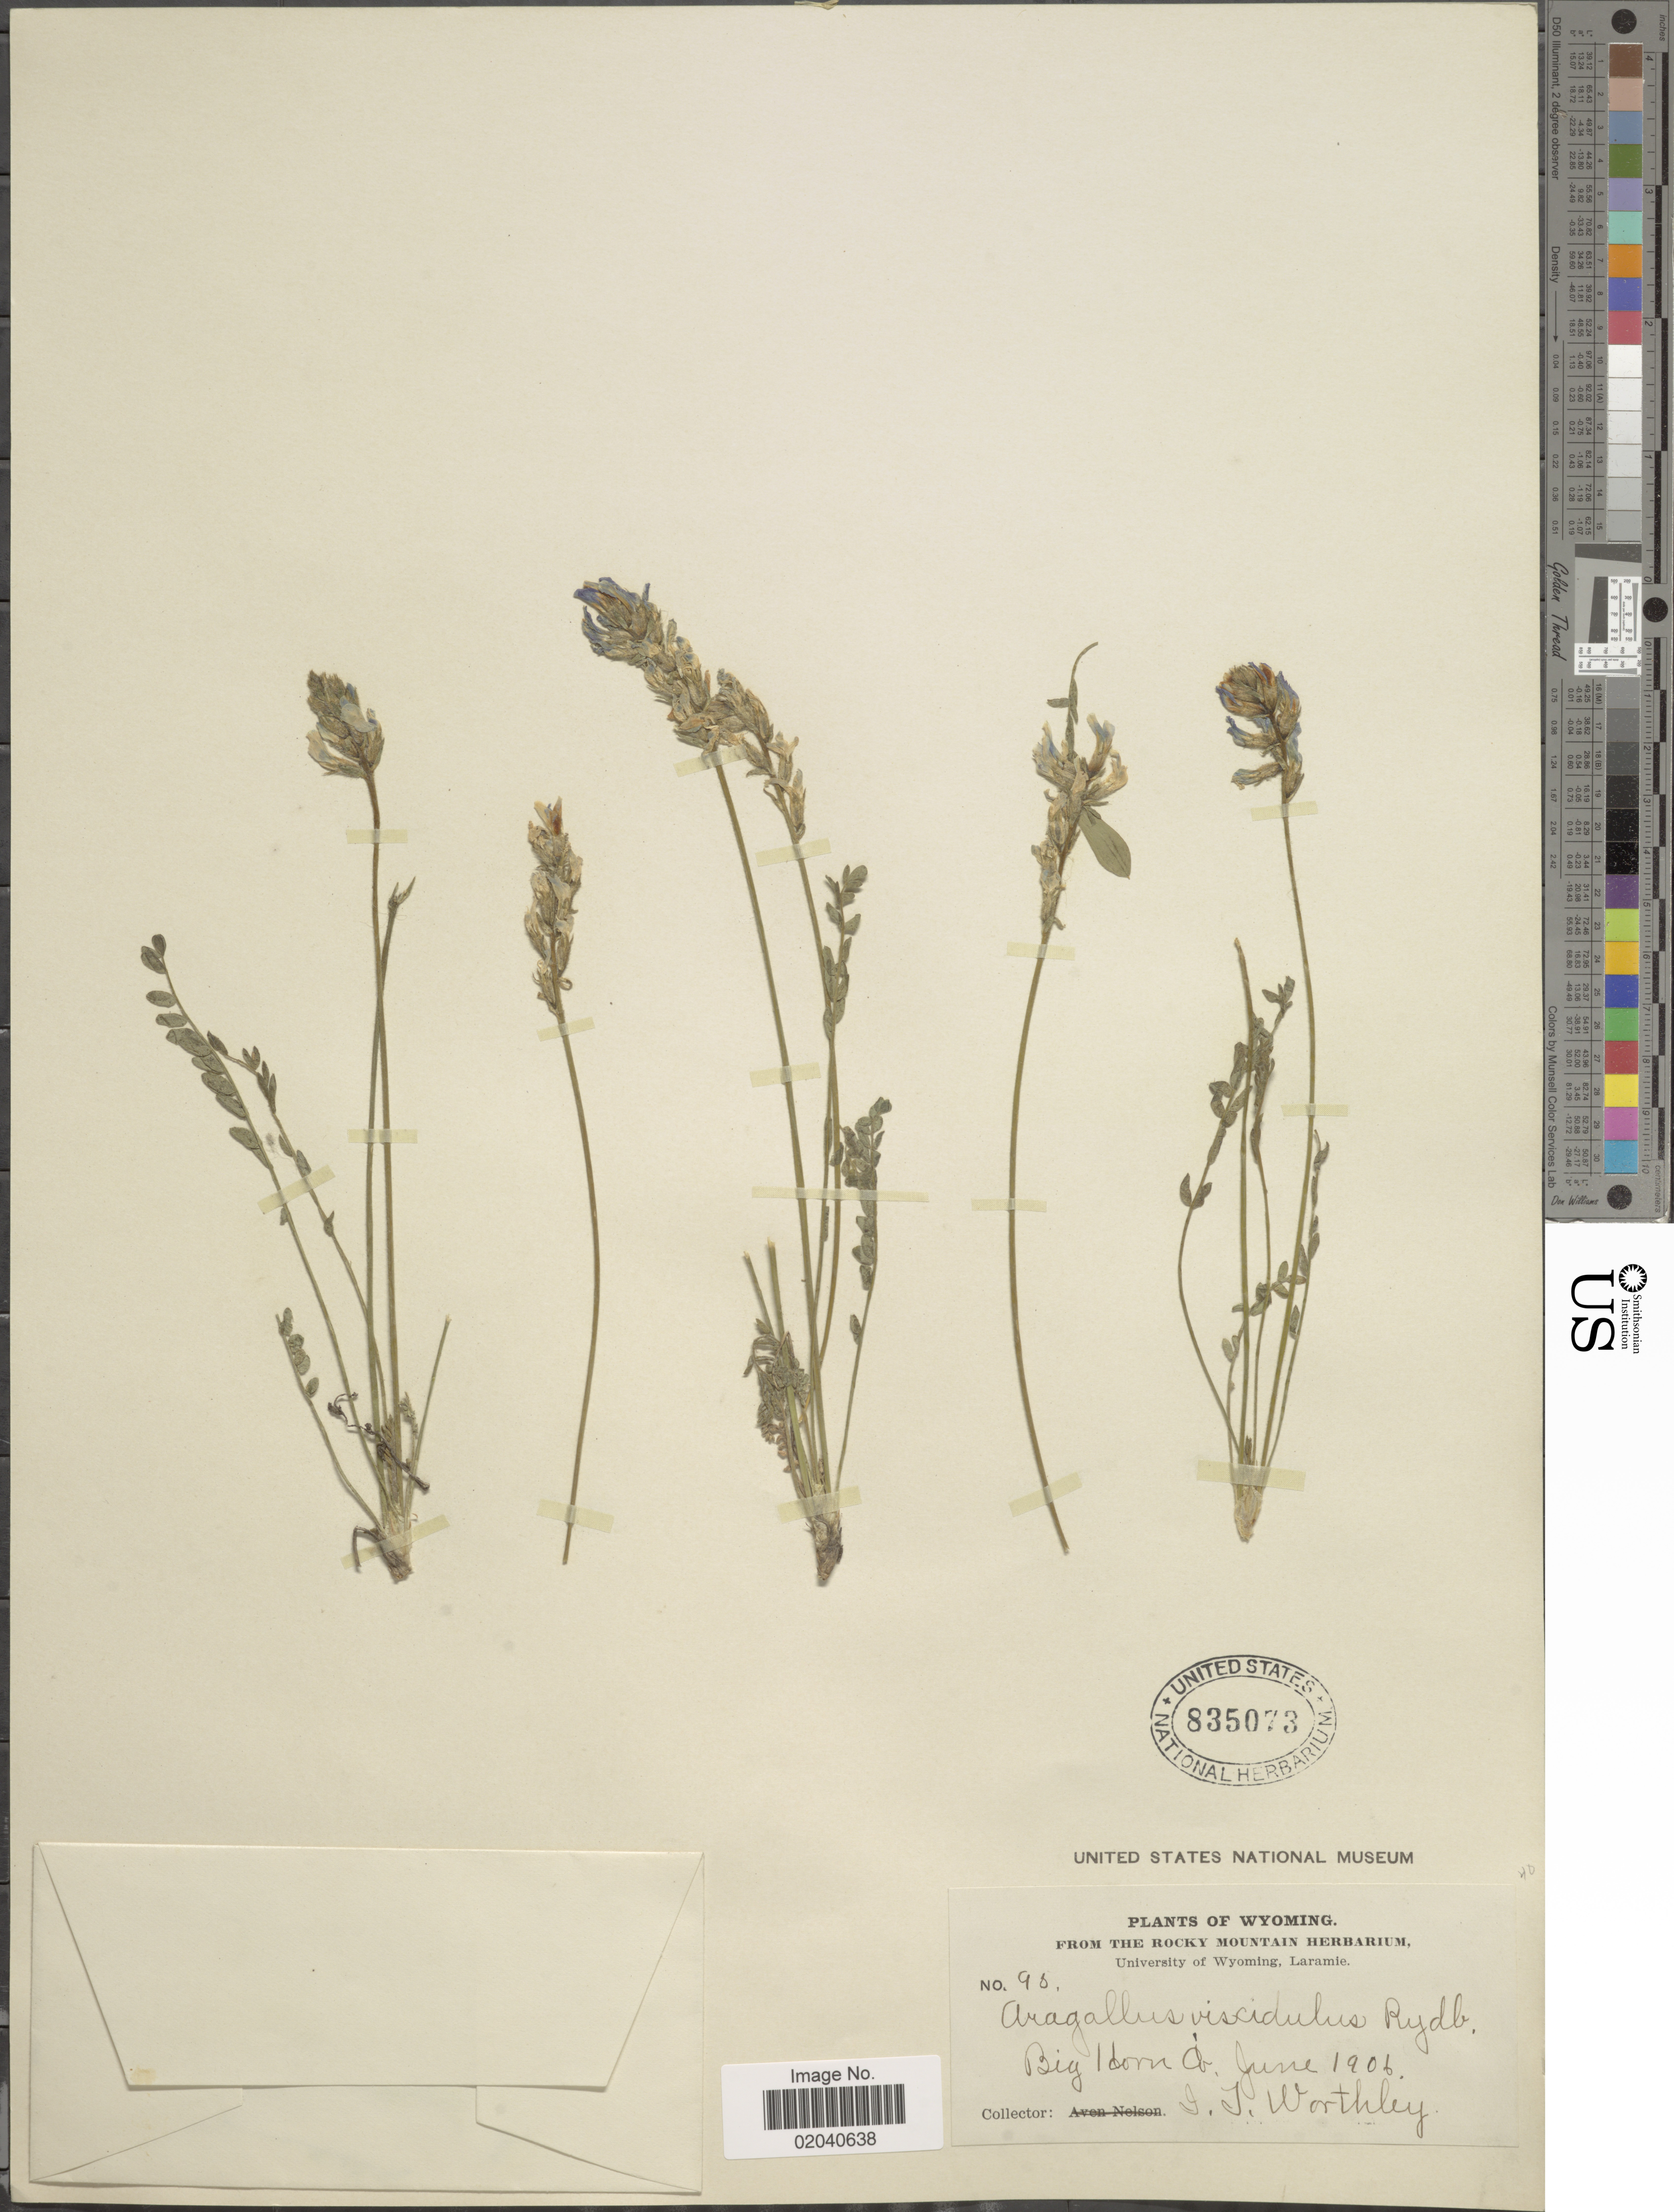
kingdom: Plantae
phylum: Tracheophyta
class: Magnoliopsida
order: Fabales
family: Fabaceae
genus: Oxytropis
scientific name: Oxytropis viscida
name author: Nutt.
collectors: I. Worthley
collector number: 95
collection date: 1906-06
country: United States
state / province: Wyoming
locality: Big Horn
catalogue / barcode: US 835073